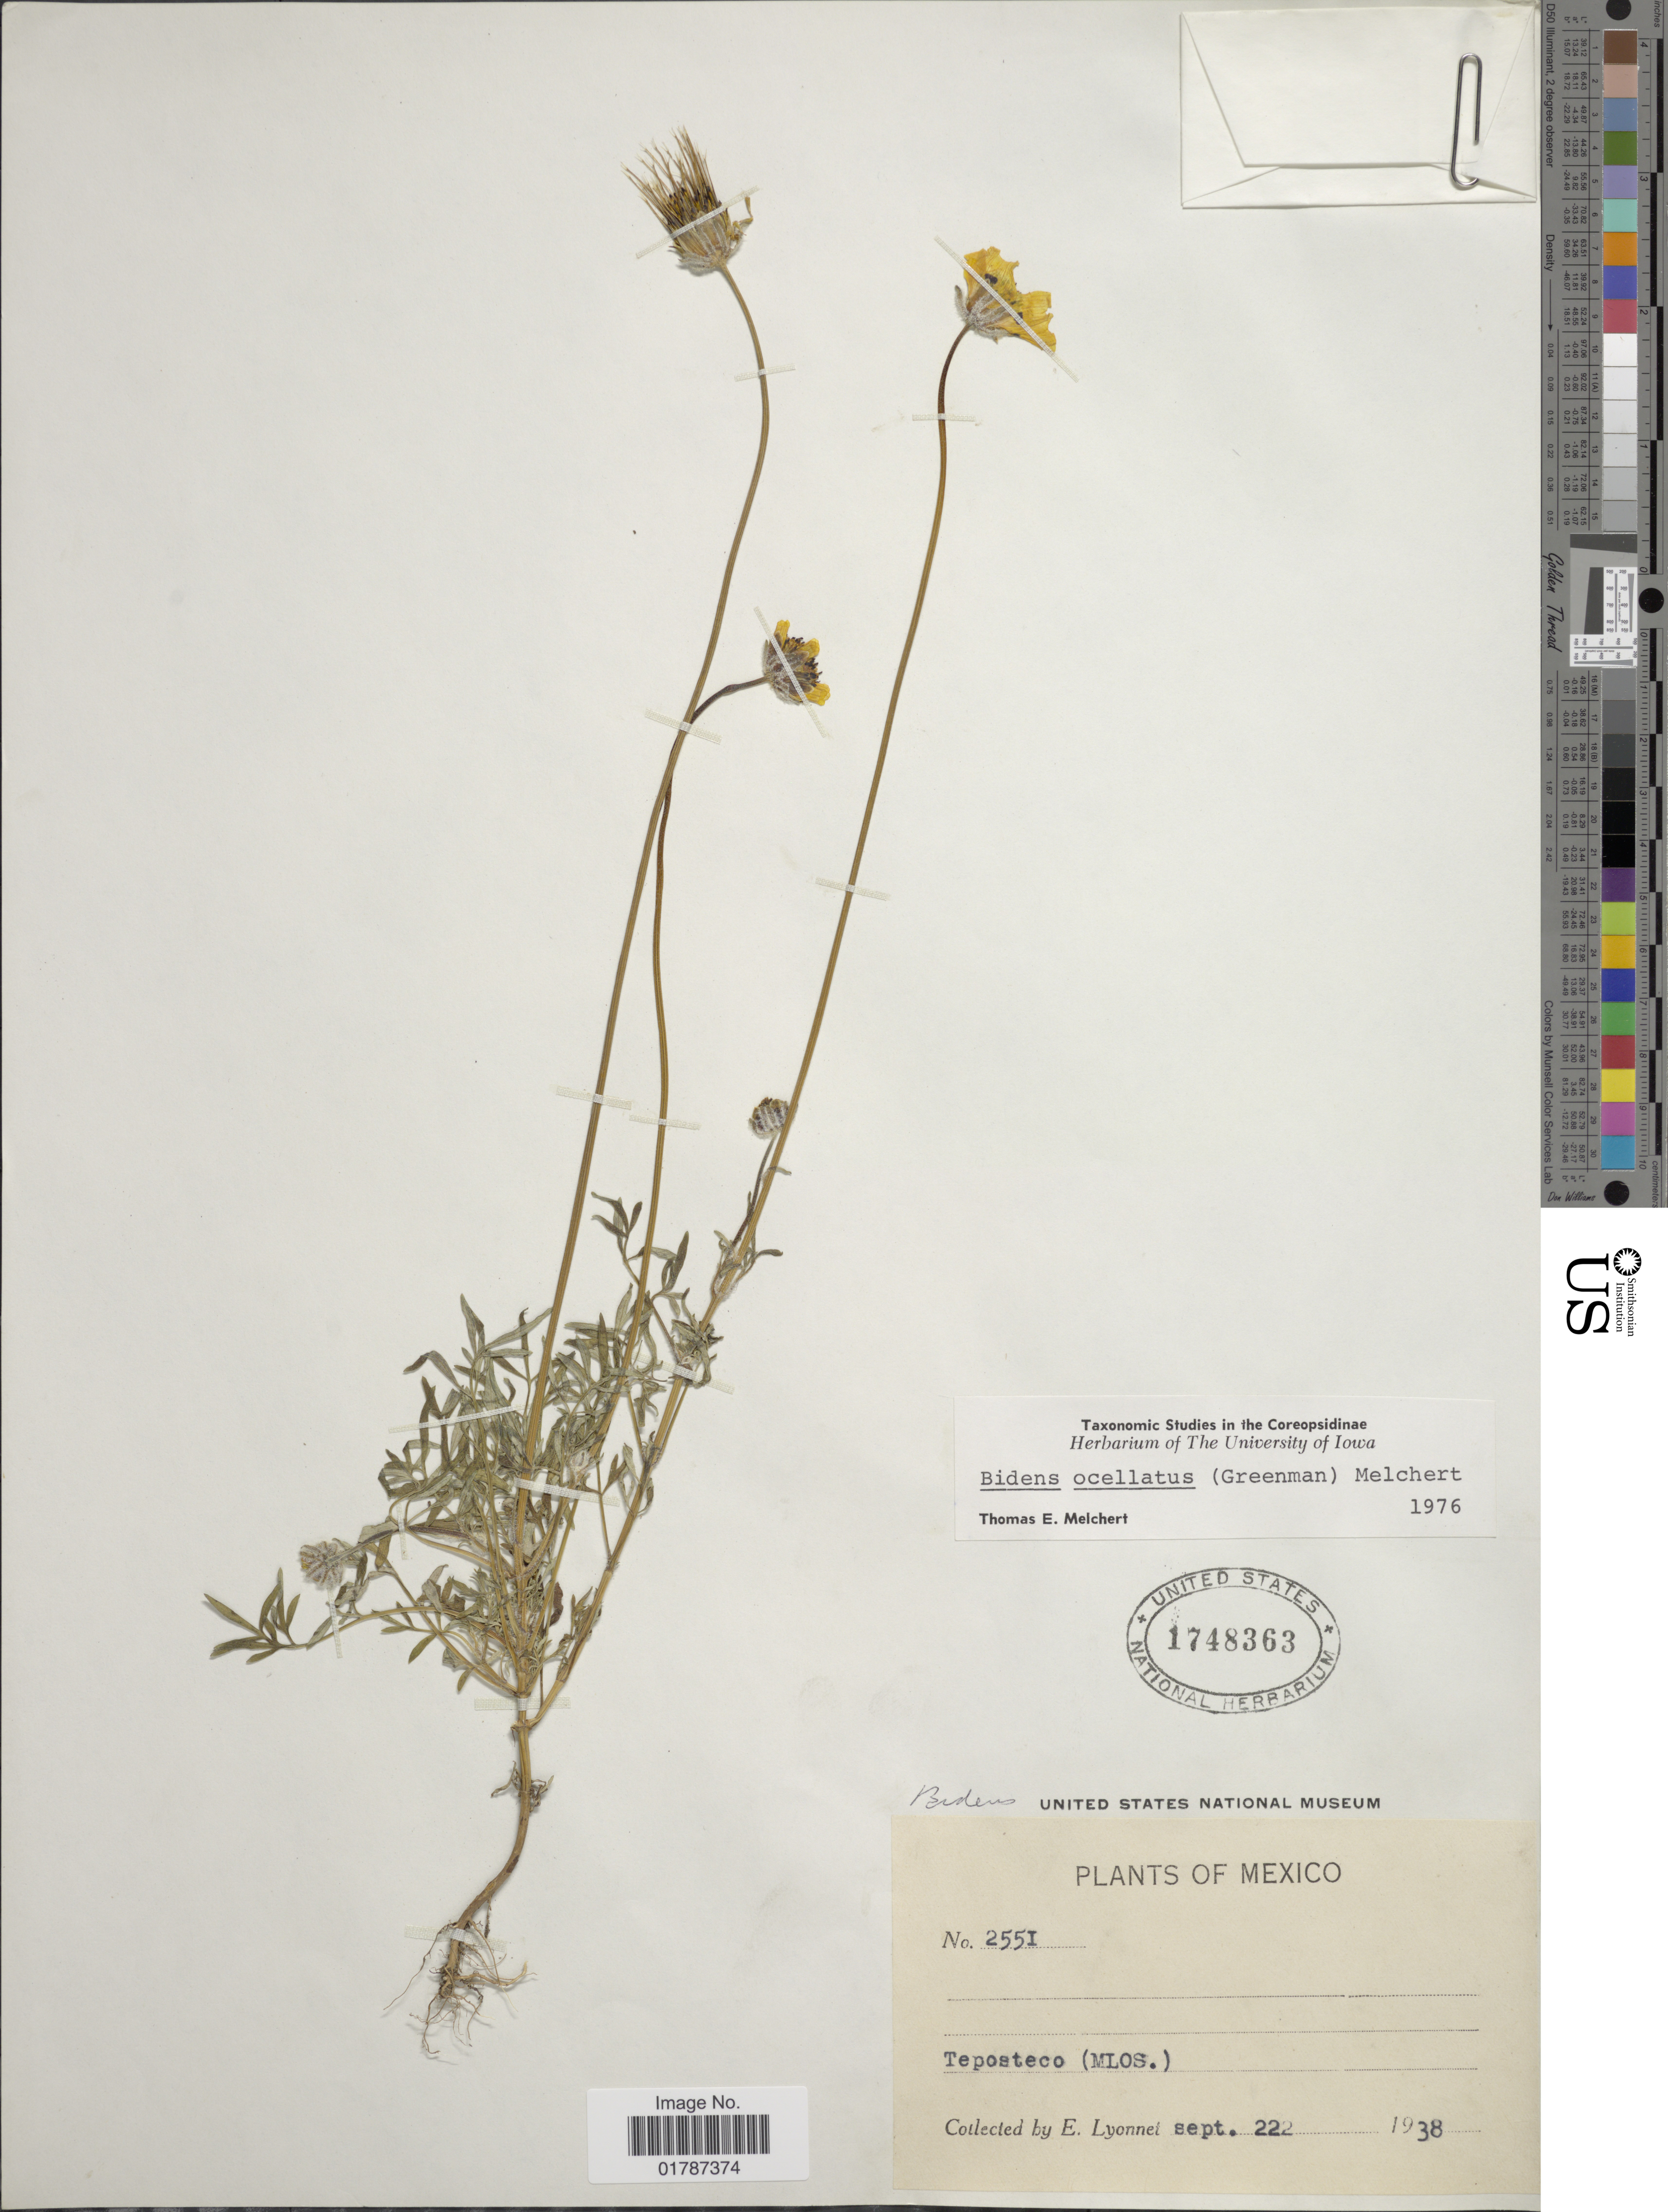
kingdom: Plantae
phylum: Tracheophyta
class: Magnoliopsida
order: Asterales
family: Asteraceae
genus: Bidens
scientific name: Bidens ocellatus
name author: (Greenm.) Melchert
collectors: E. Lyonnet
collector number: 2551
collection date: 1938-09-22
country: Mexico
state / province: Morelos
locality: Teposteco (Mlos.)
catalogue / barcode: US 1748363